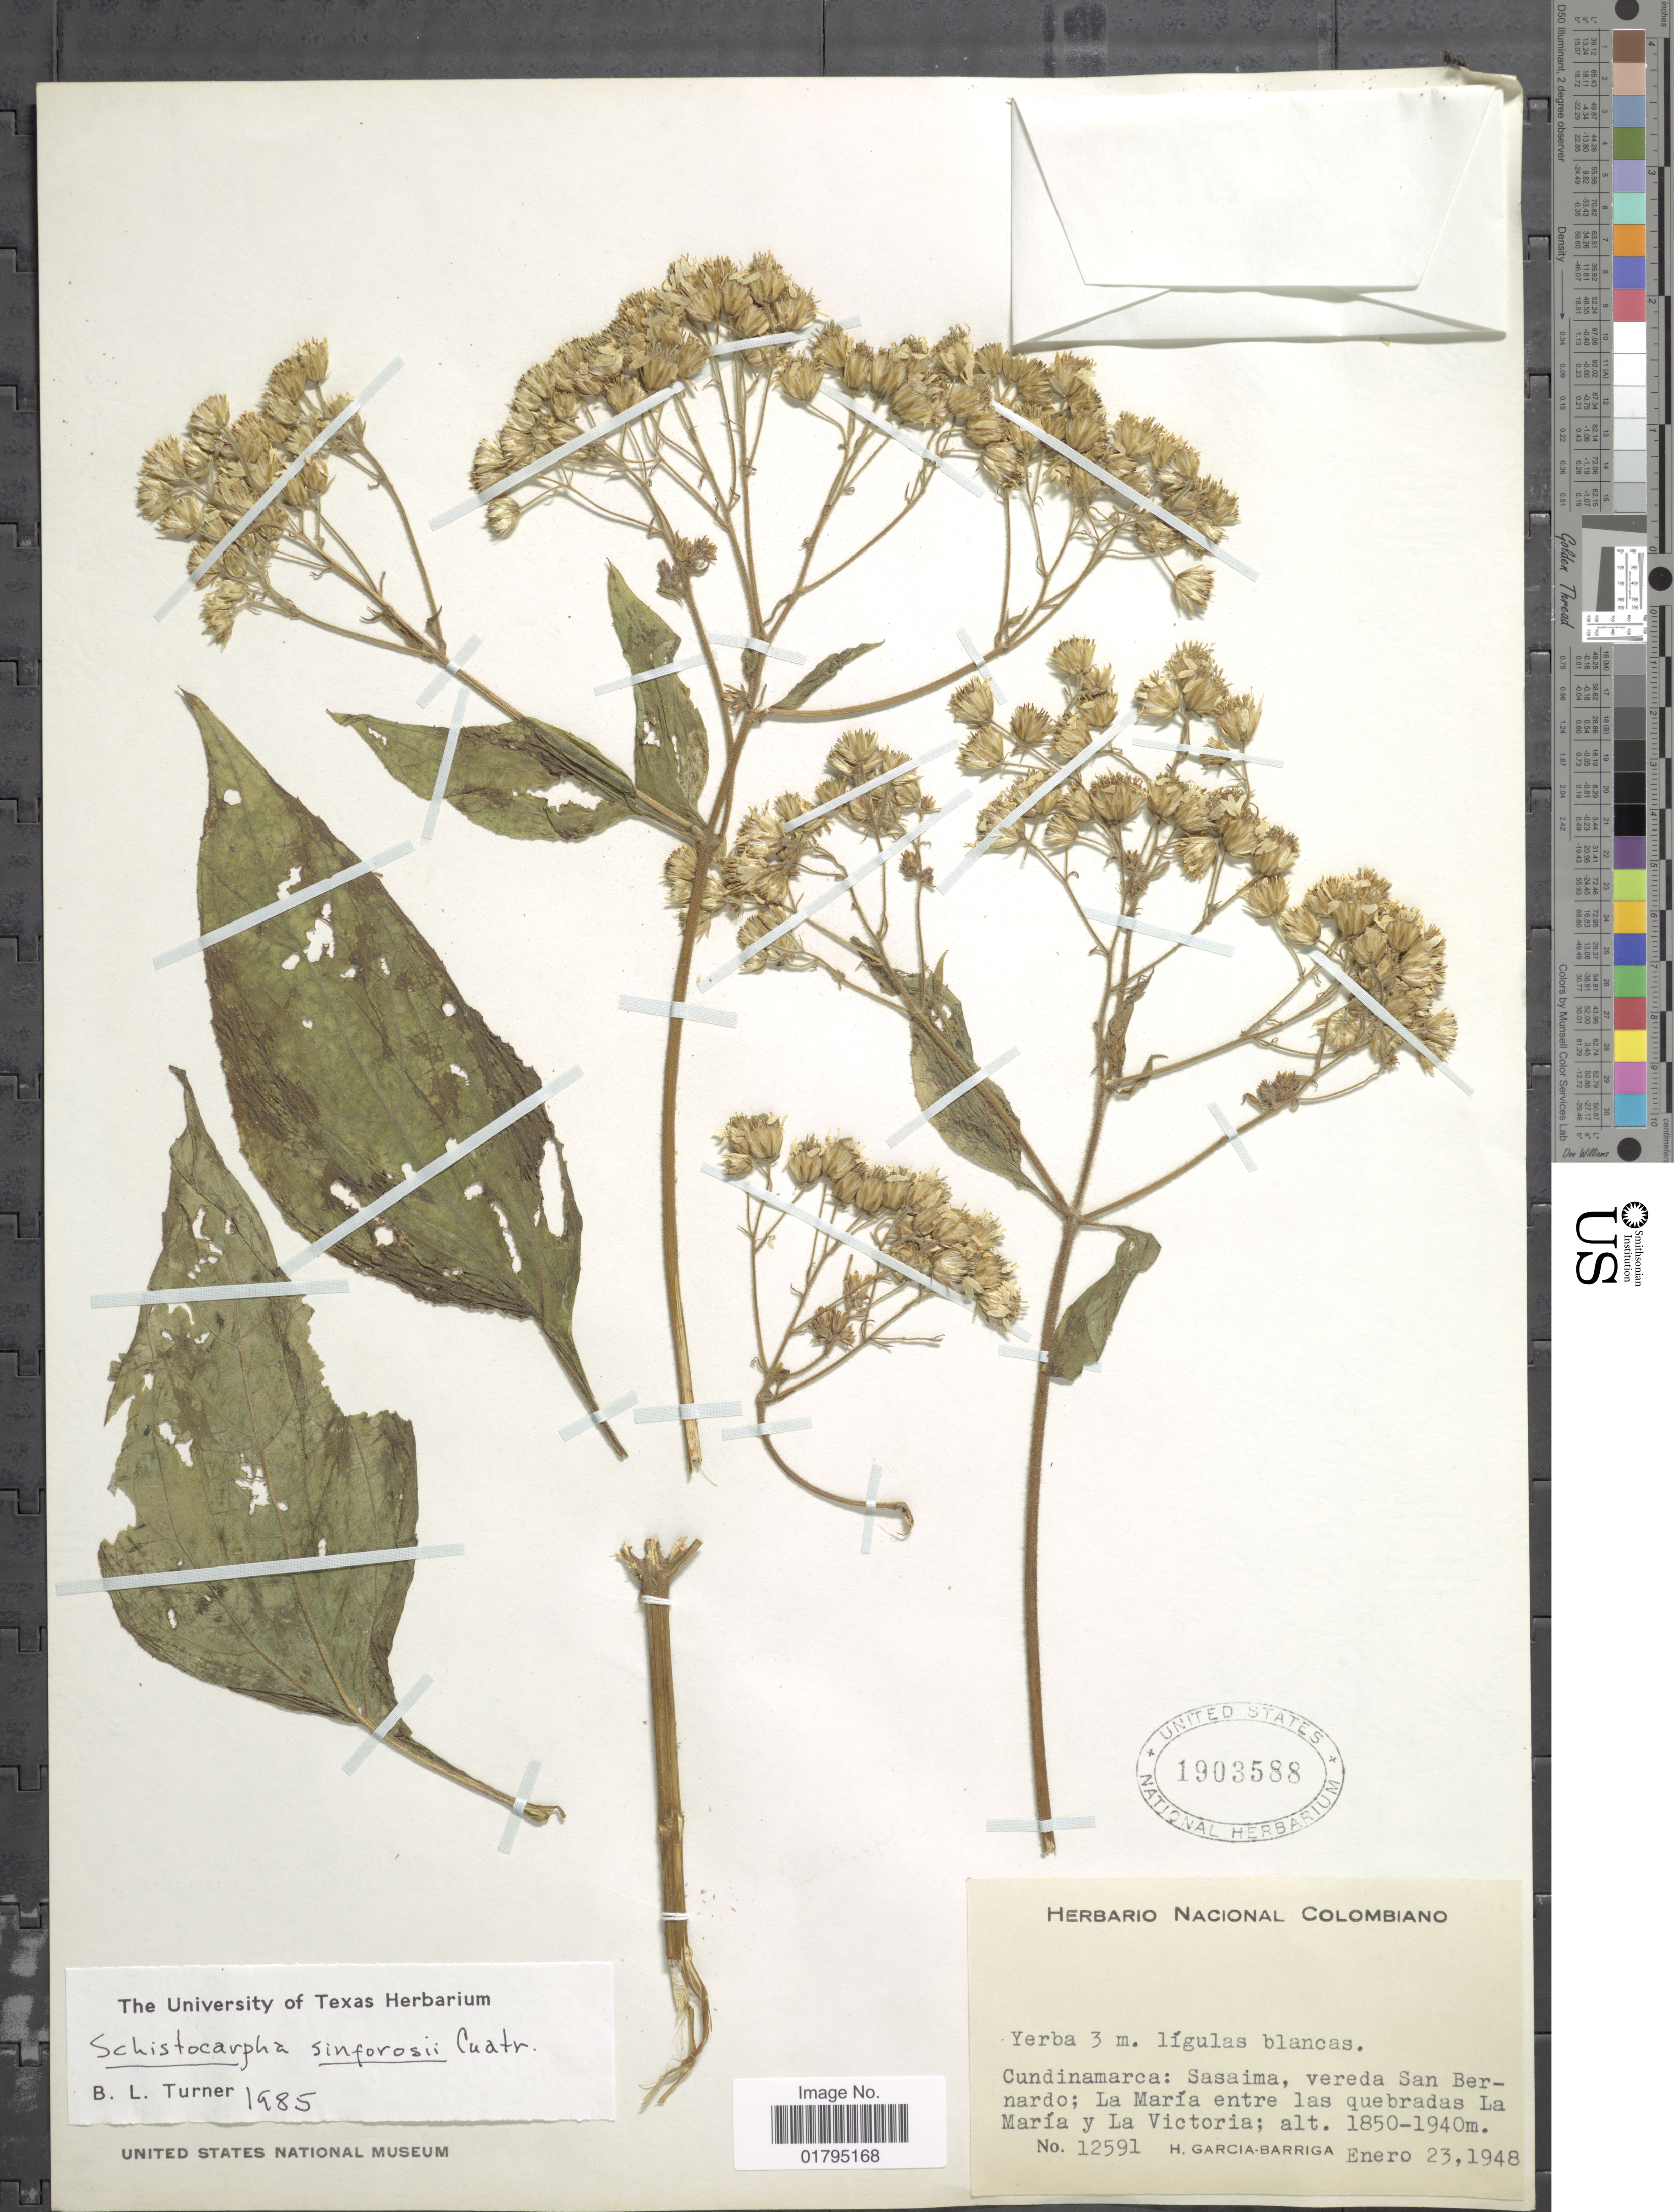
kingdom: Plantae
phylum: Tracheophyta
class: Magnoliopsida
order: Asterales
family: Asteraceae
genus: Schistocarpha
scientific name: Schistocarpha sinforosii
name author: Cuatrec.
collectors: H. García Barriga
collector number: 12591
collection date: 1948-01-23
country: Colombia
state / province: Cundinamarca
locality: Cundinamarca Sasaima, vereda San Bernardo; La Maria entre las quebradas La Maria y La Victoria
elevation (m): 1850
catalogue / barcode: US 1903588